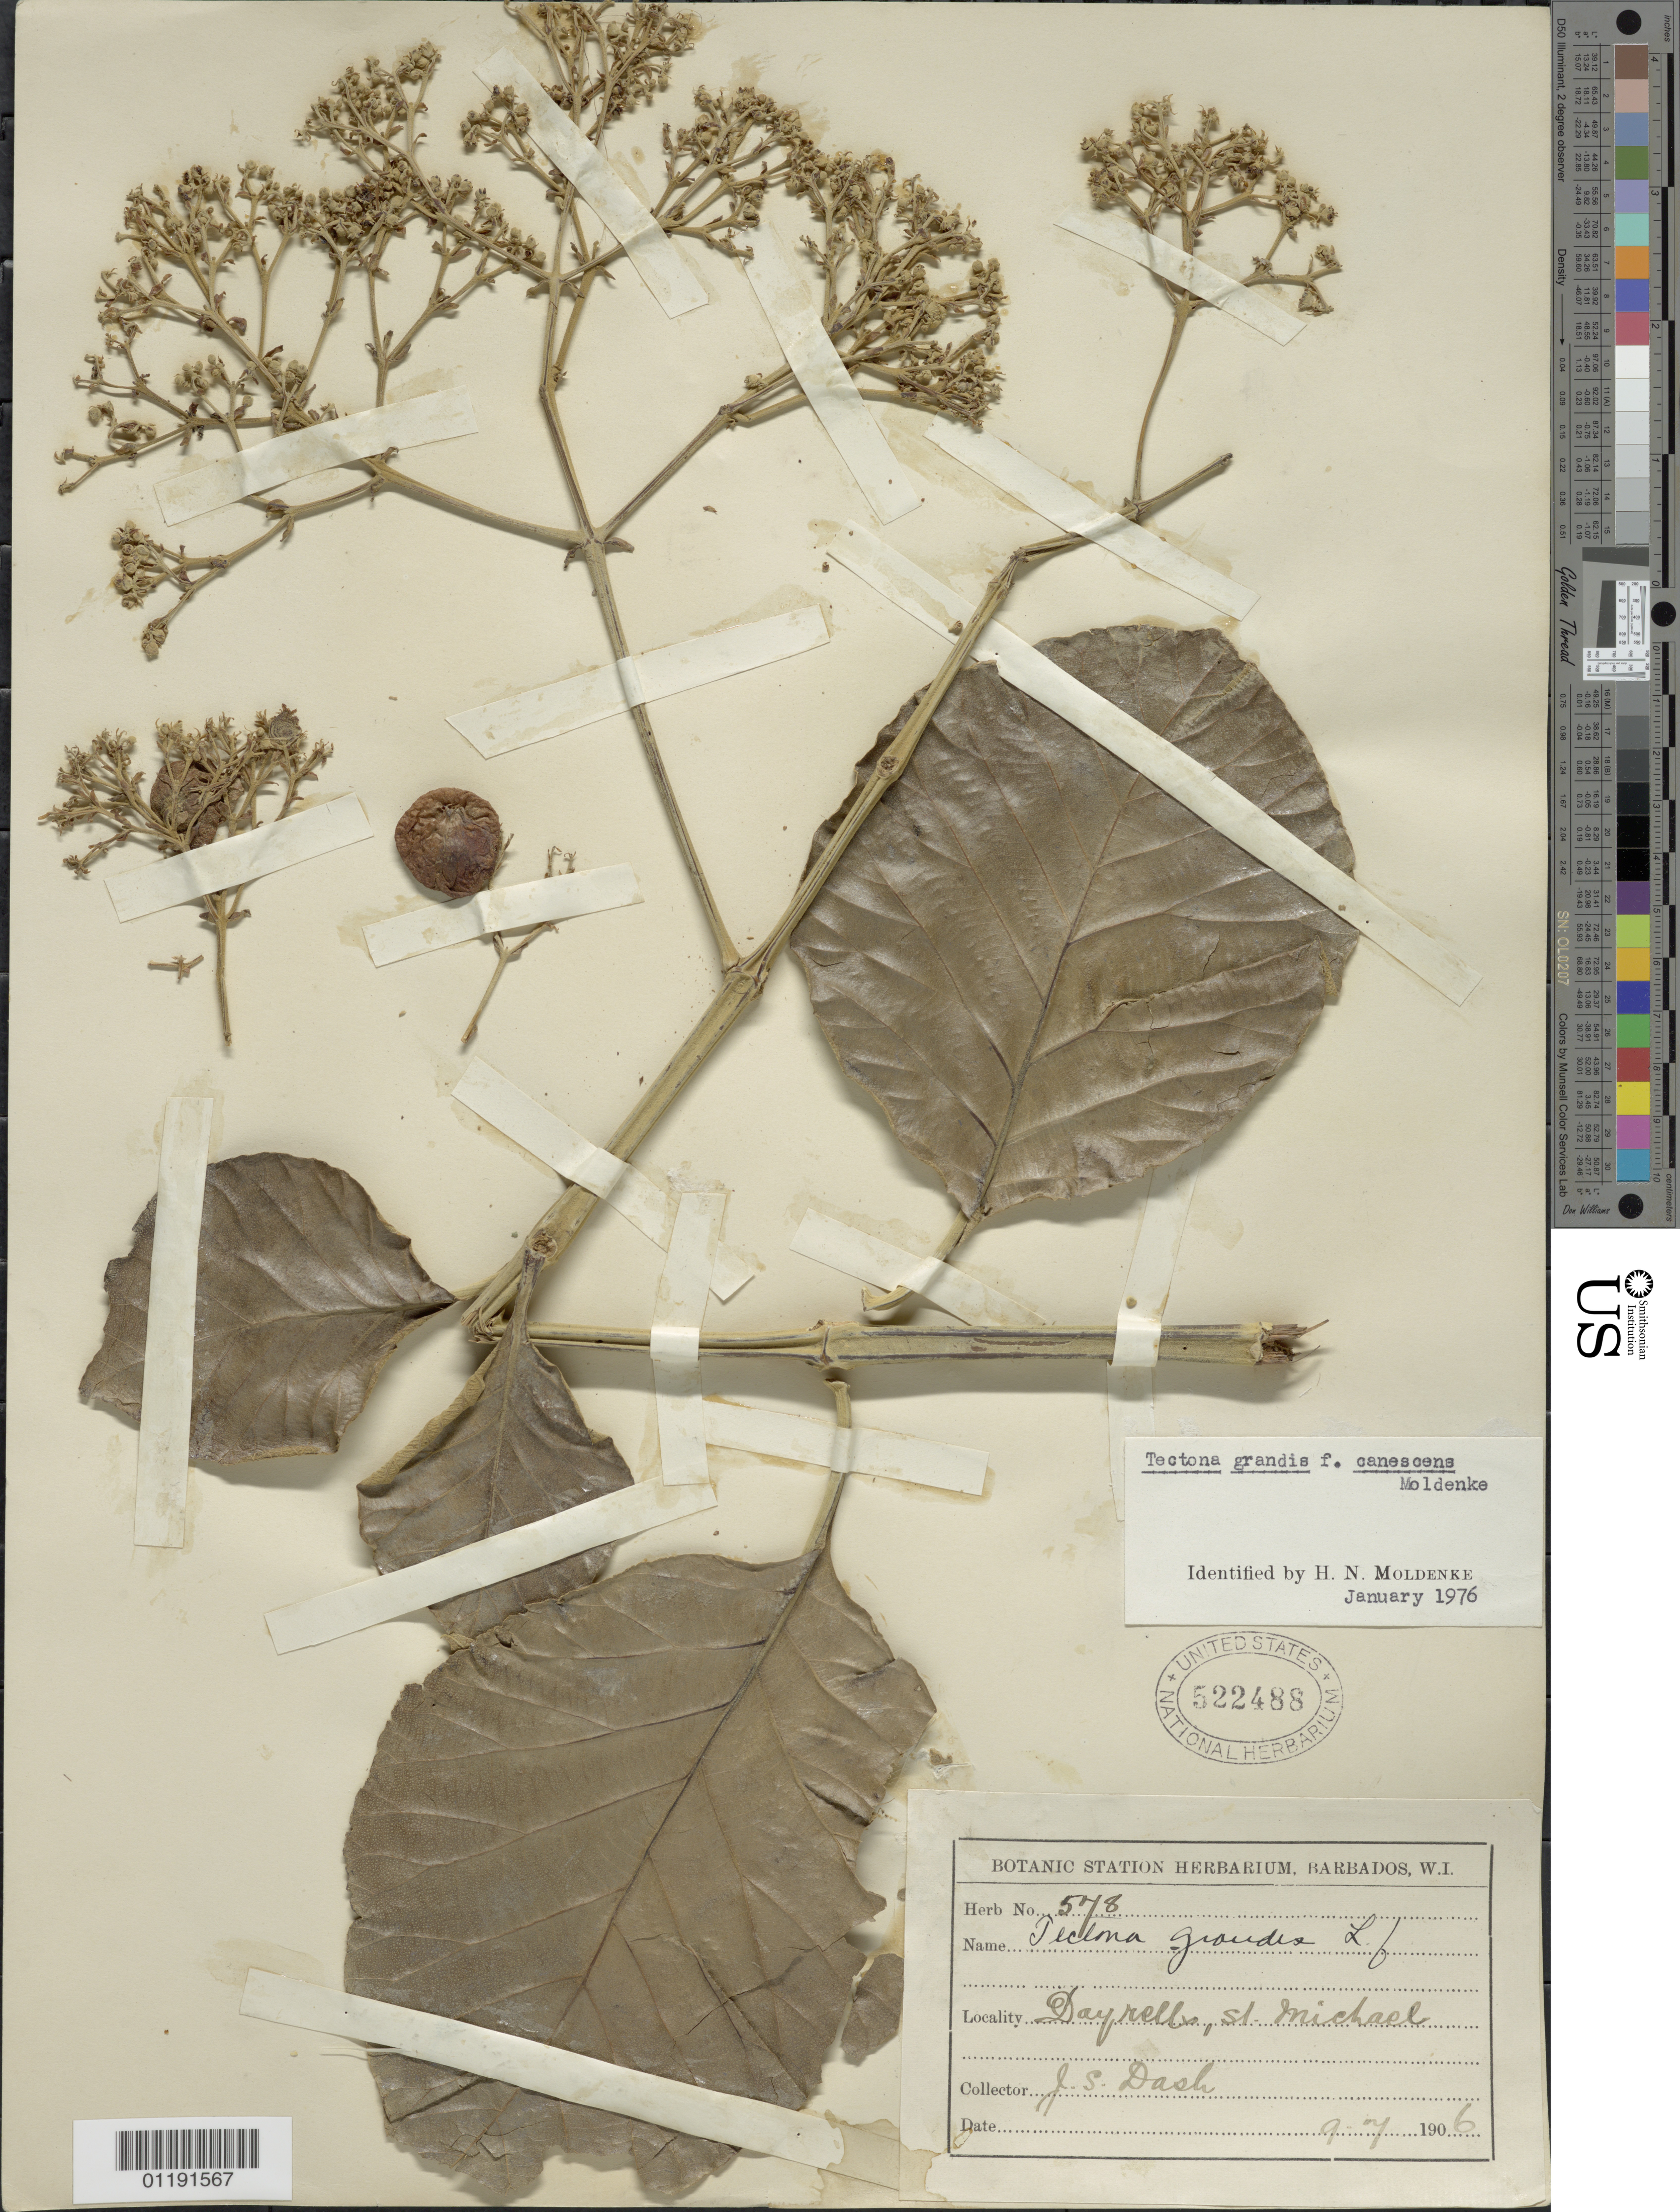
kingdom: Plantae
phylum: Tracheophyta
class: Magnoliopsida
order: Lamiales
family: Lamiaceae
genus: Tectona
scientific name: Tectona grandis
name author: L. f.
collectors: J. Dash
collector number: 578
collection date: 1906-07-09 or 1906-09-07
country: Barbados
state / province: Saint Michael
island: Barbados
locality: Dayrells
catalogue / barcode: US 522488